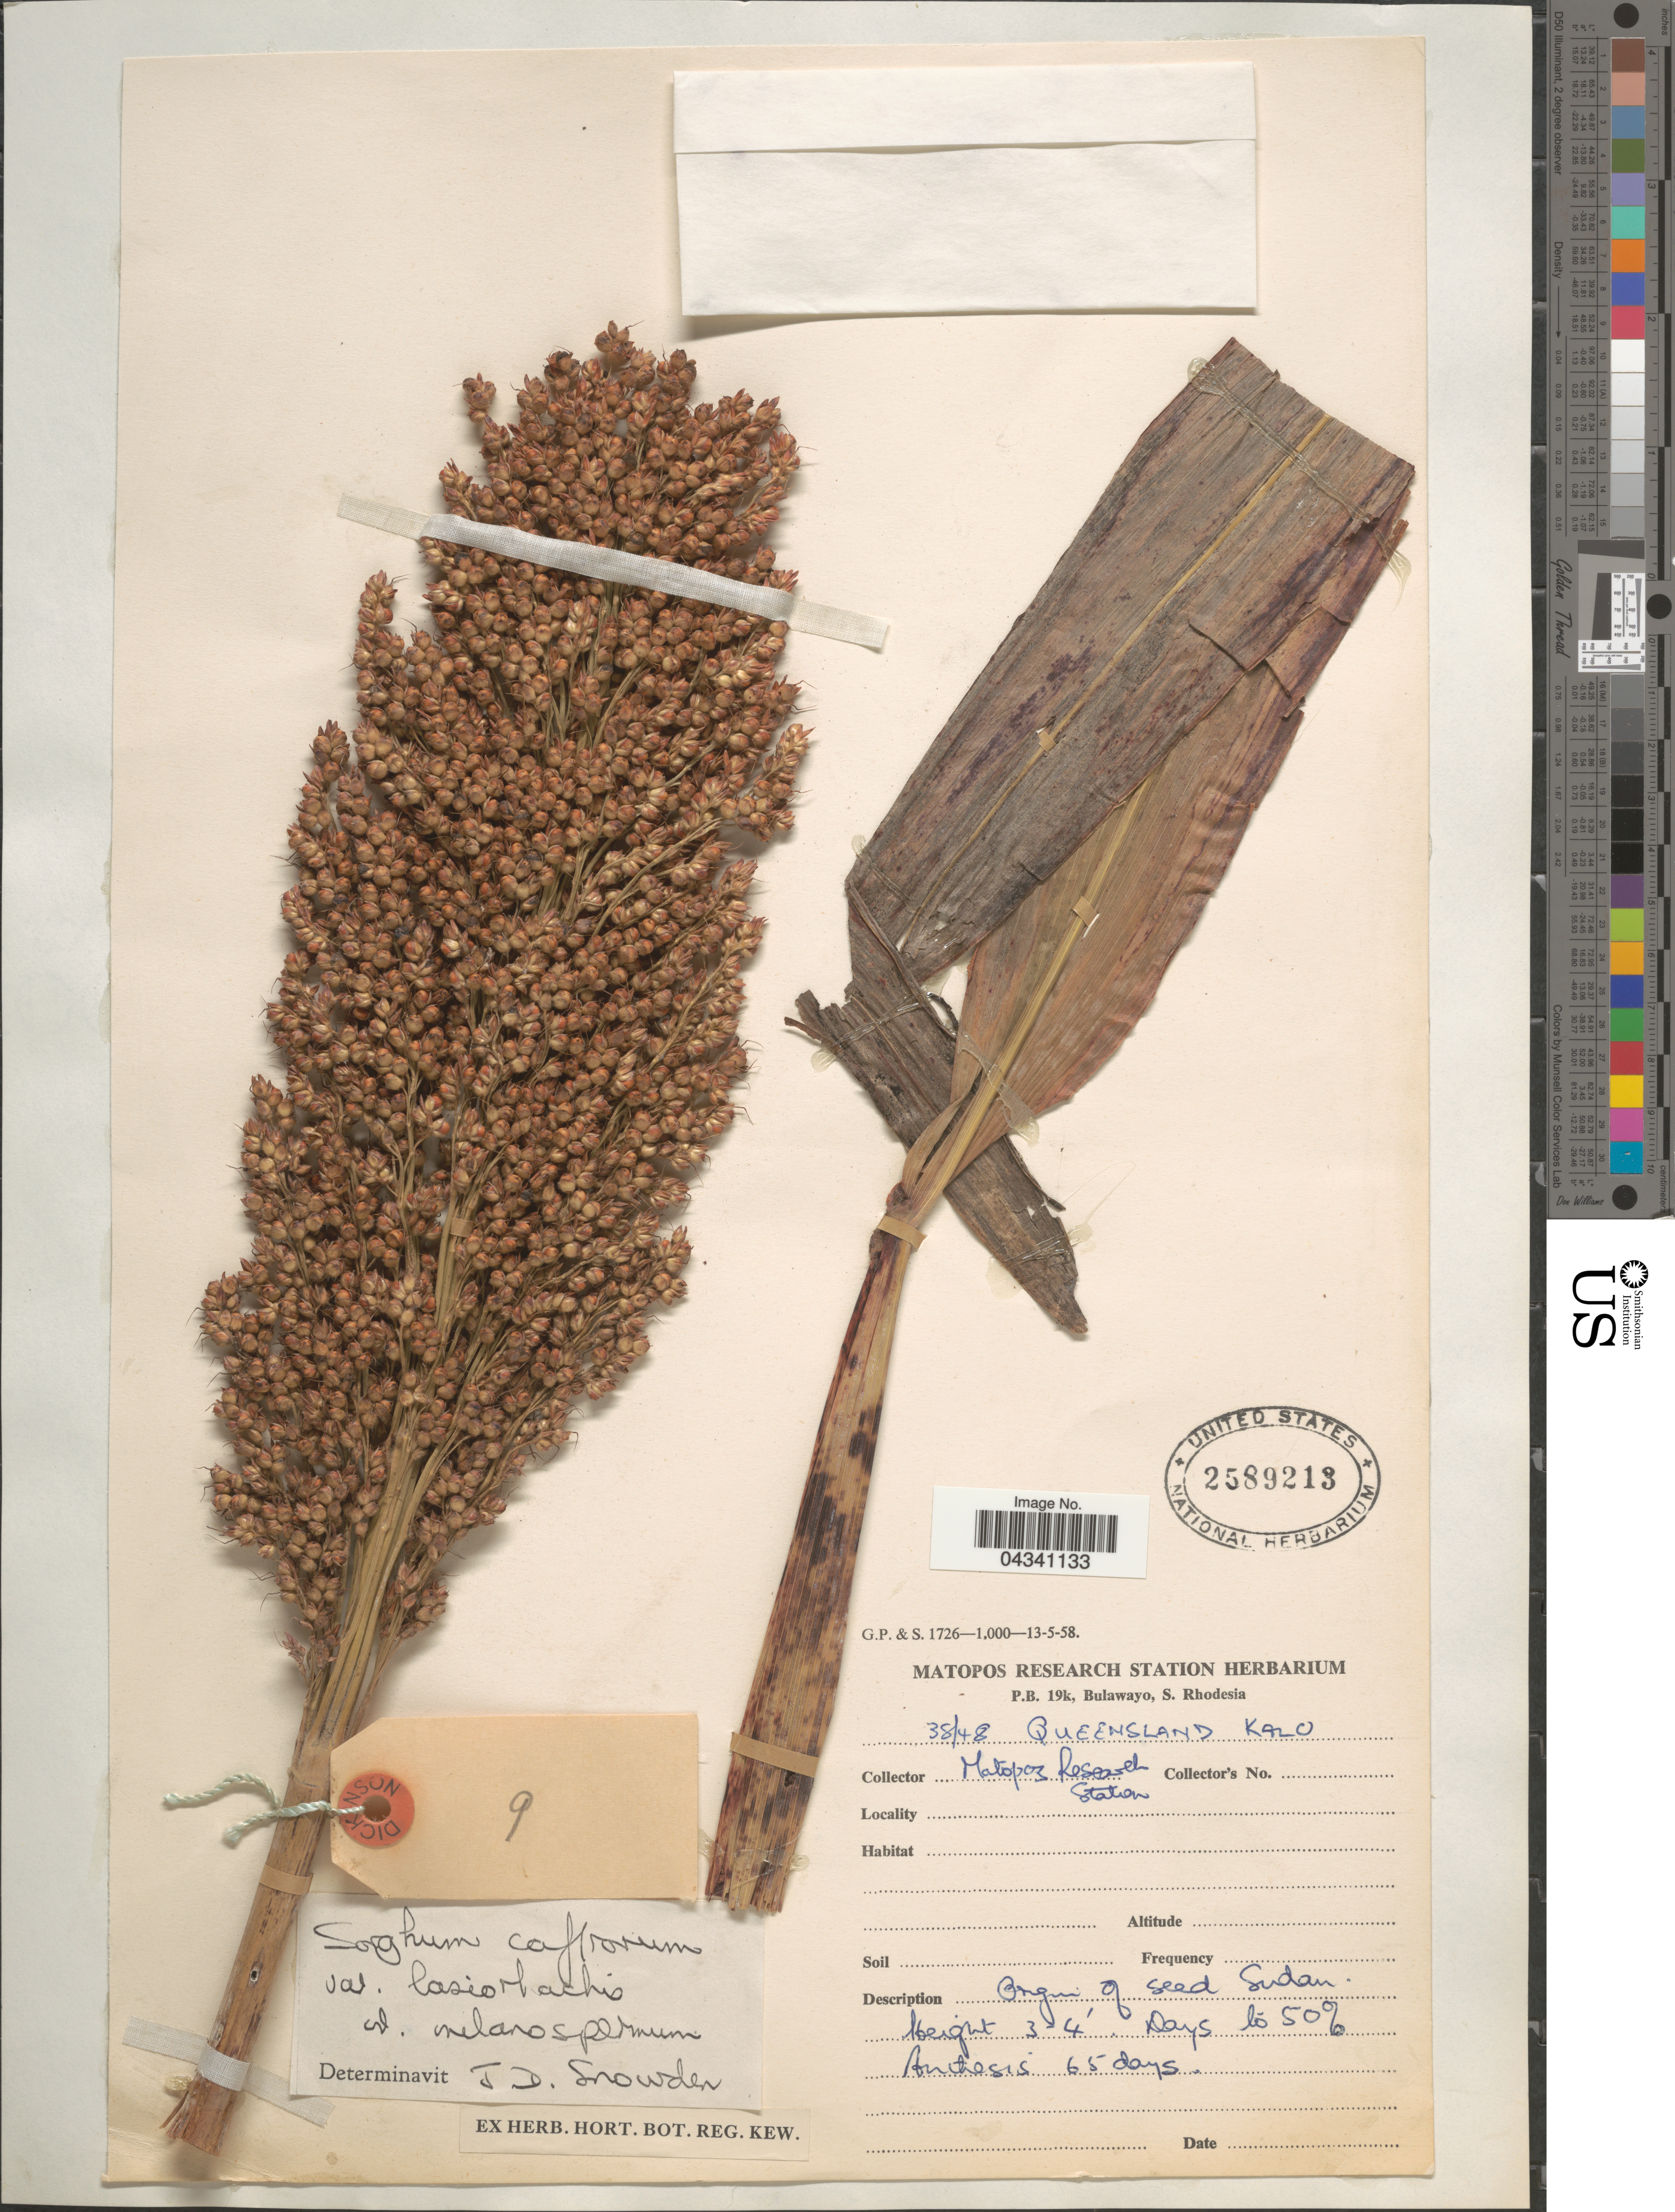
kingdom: Plantae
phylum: Tracheophyta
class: Liliopsida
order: Poales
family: Poaceae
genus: Sorghum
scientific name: Sorghum bicolor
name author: (L.) Moench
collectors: Matopos Research Station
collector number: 38/48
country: Zimbabwe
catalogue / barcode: US 2589213